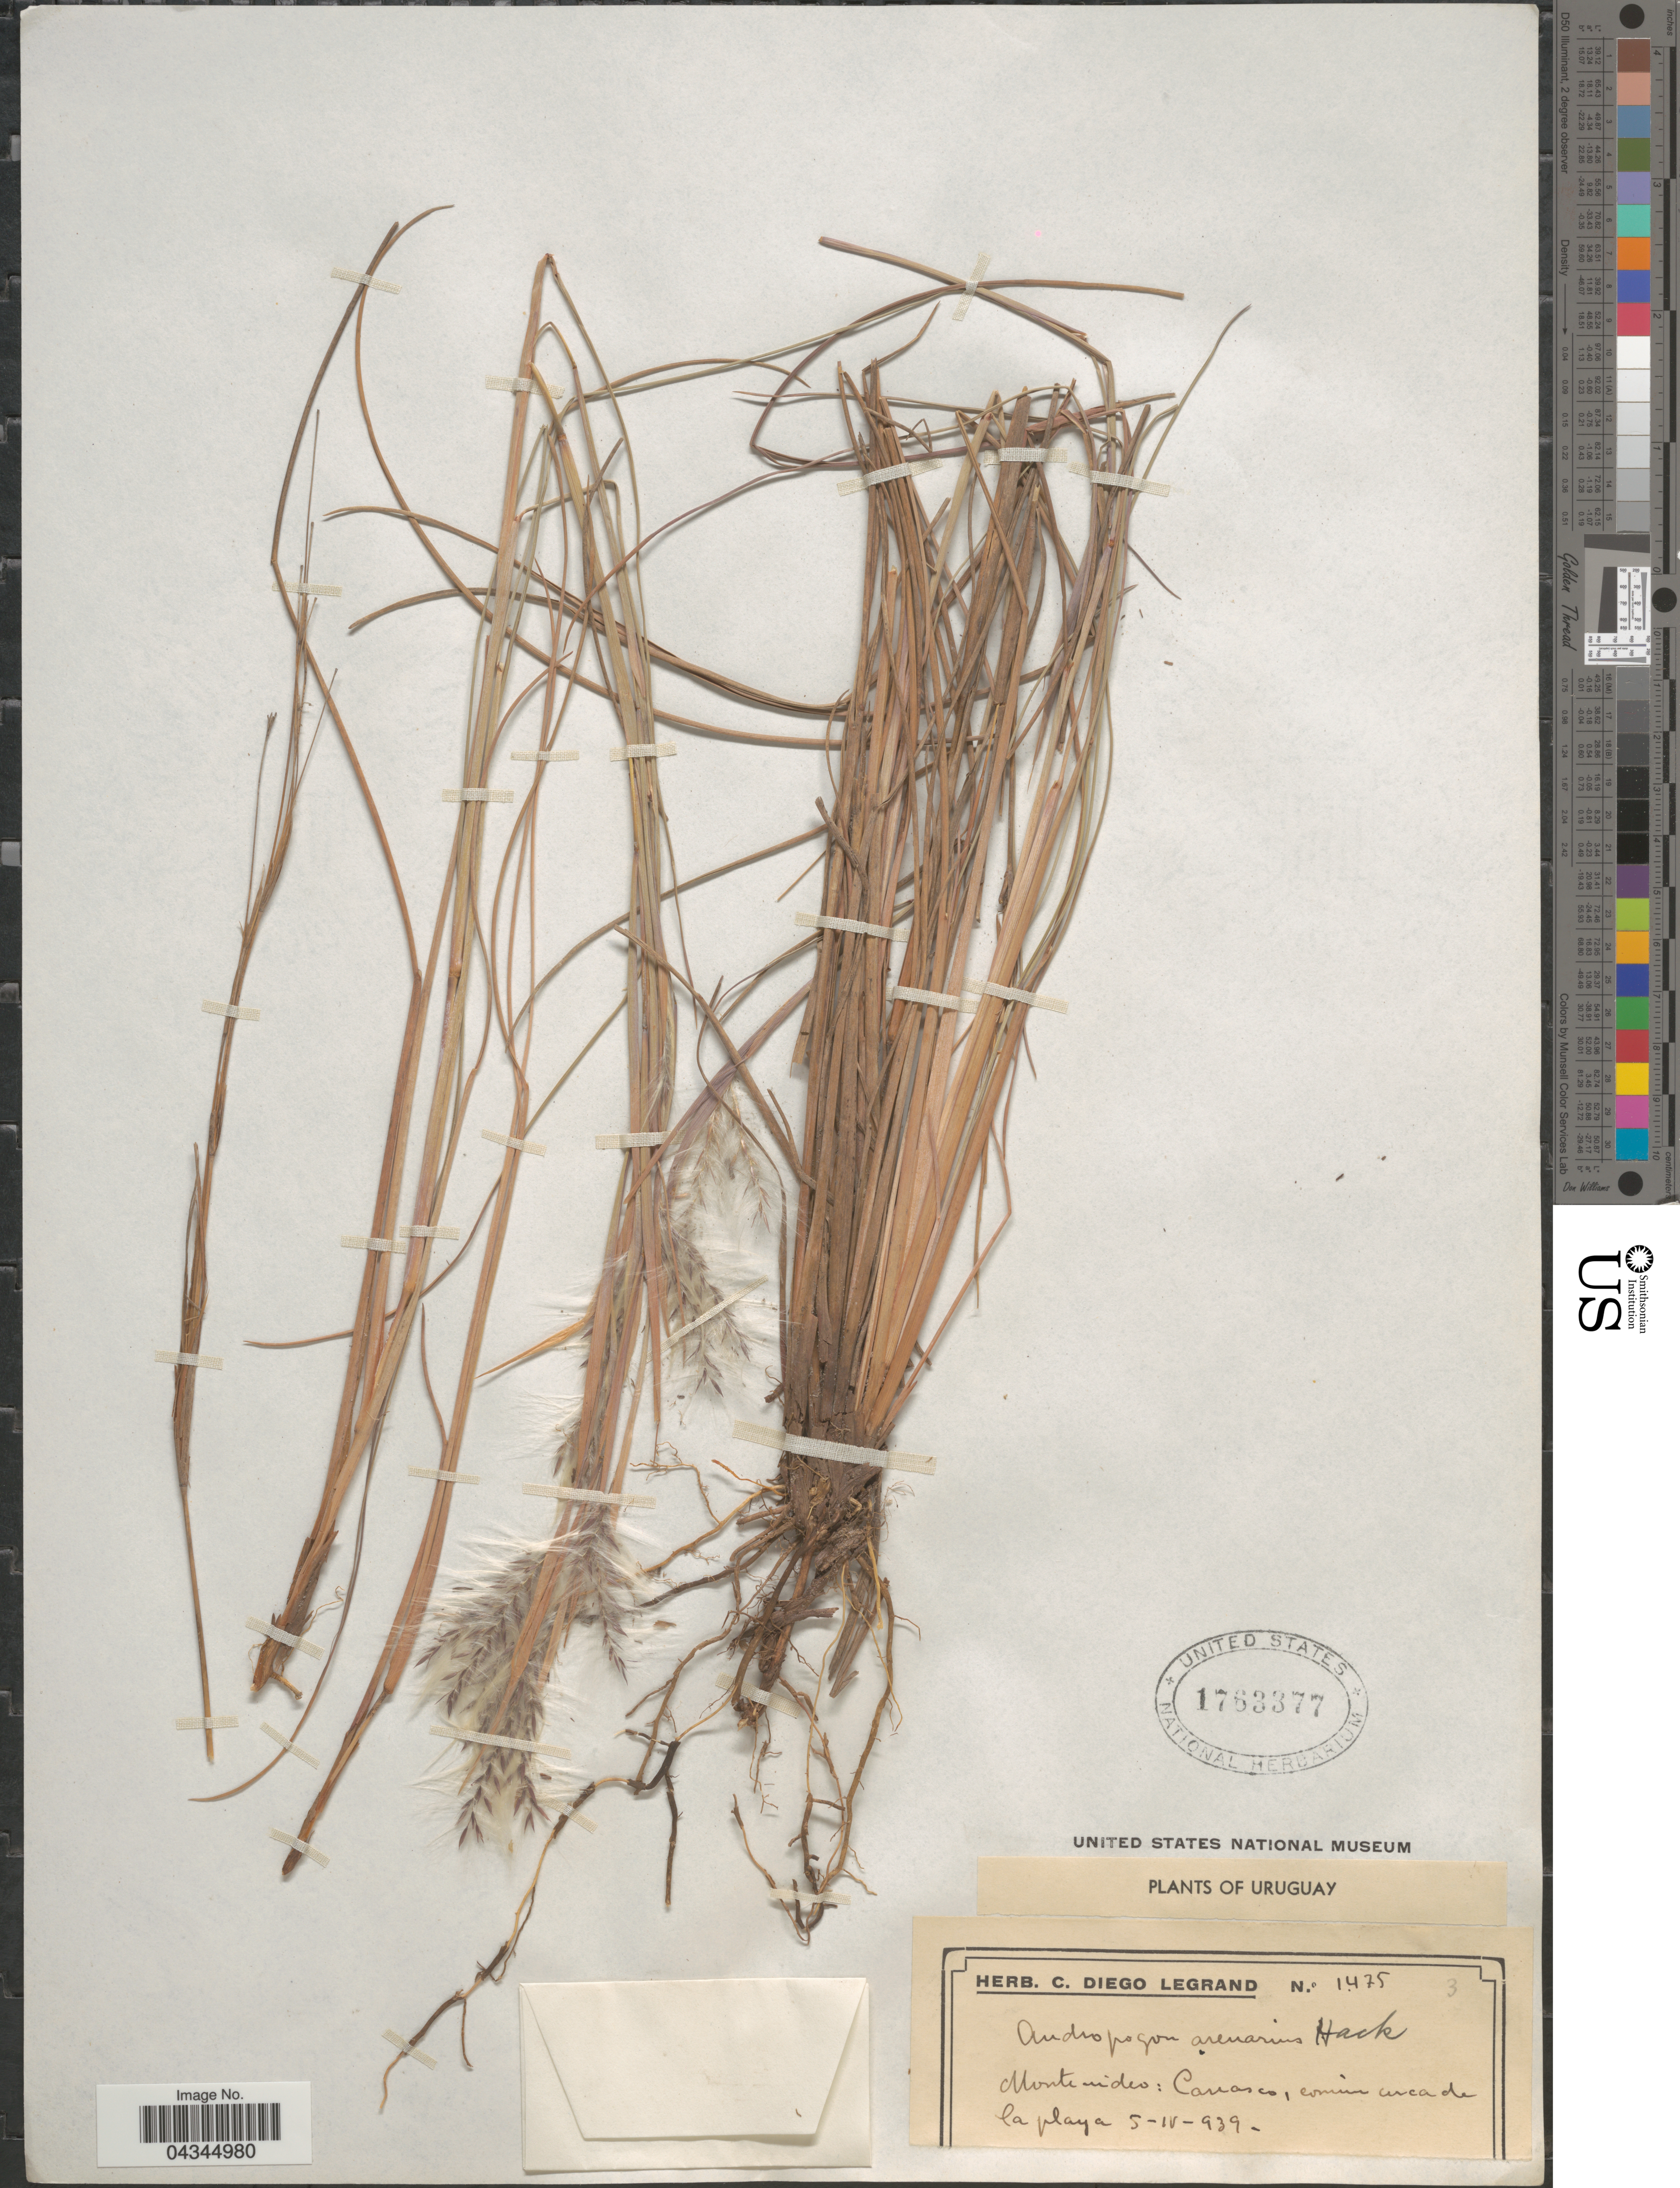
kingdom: Plantae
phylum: Tracheophyta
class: Liliopsida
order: Poales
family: Poaceae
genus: Andropogon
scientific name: Andropogon arenarius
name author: Hack.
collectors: ex herb. C. Diego Legrand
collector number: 1475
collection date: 1939-04-05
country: Uruguay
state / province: Montevideo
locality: Carracas, común cerca de la playa.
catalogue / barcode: US 1763377